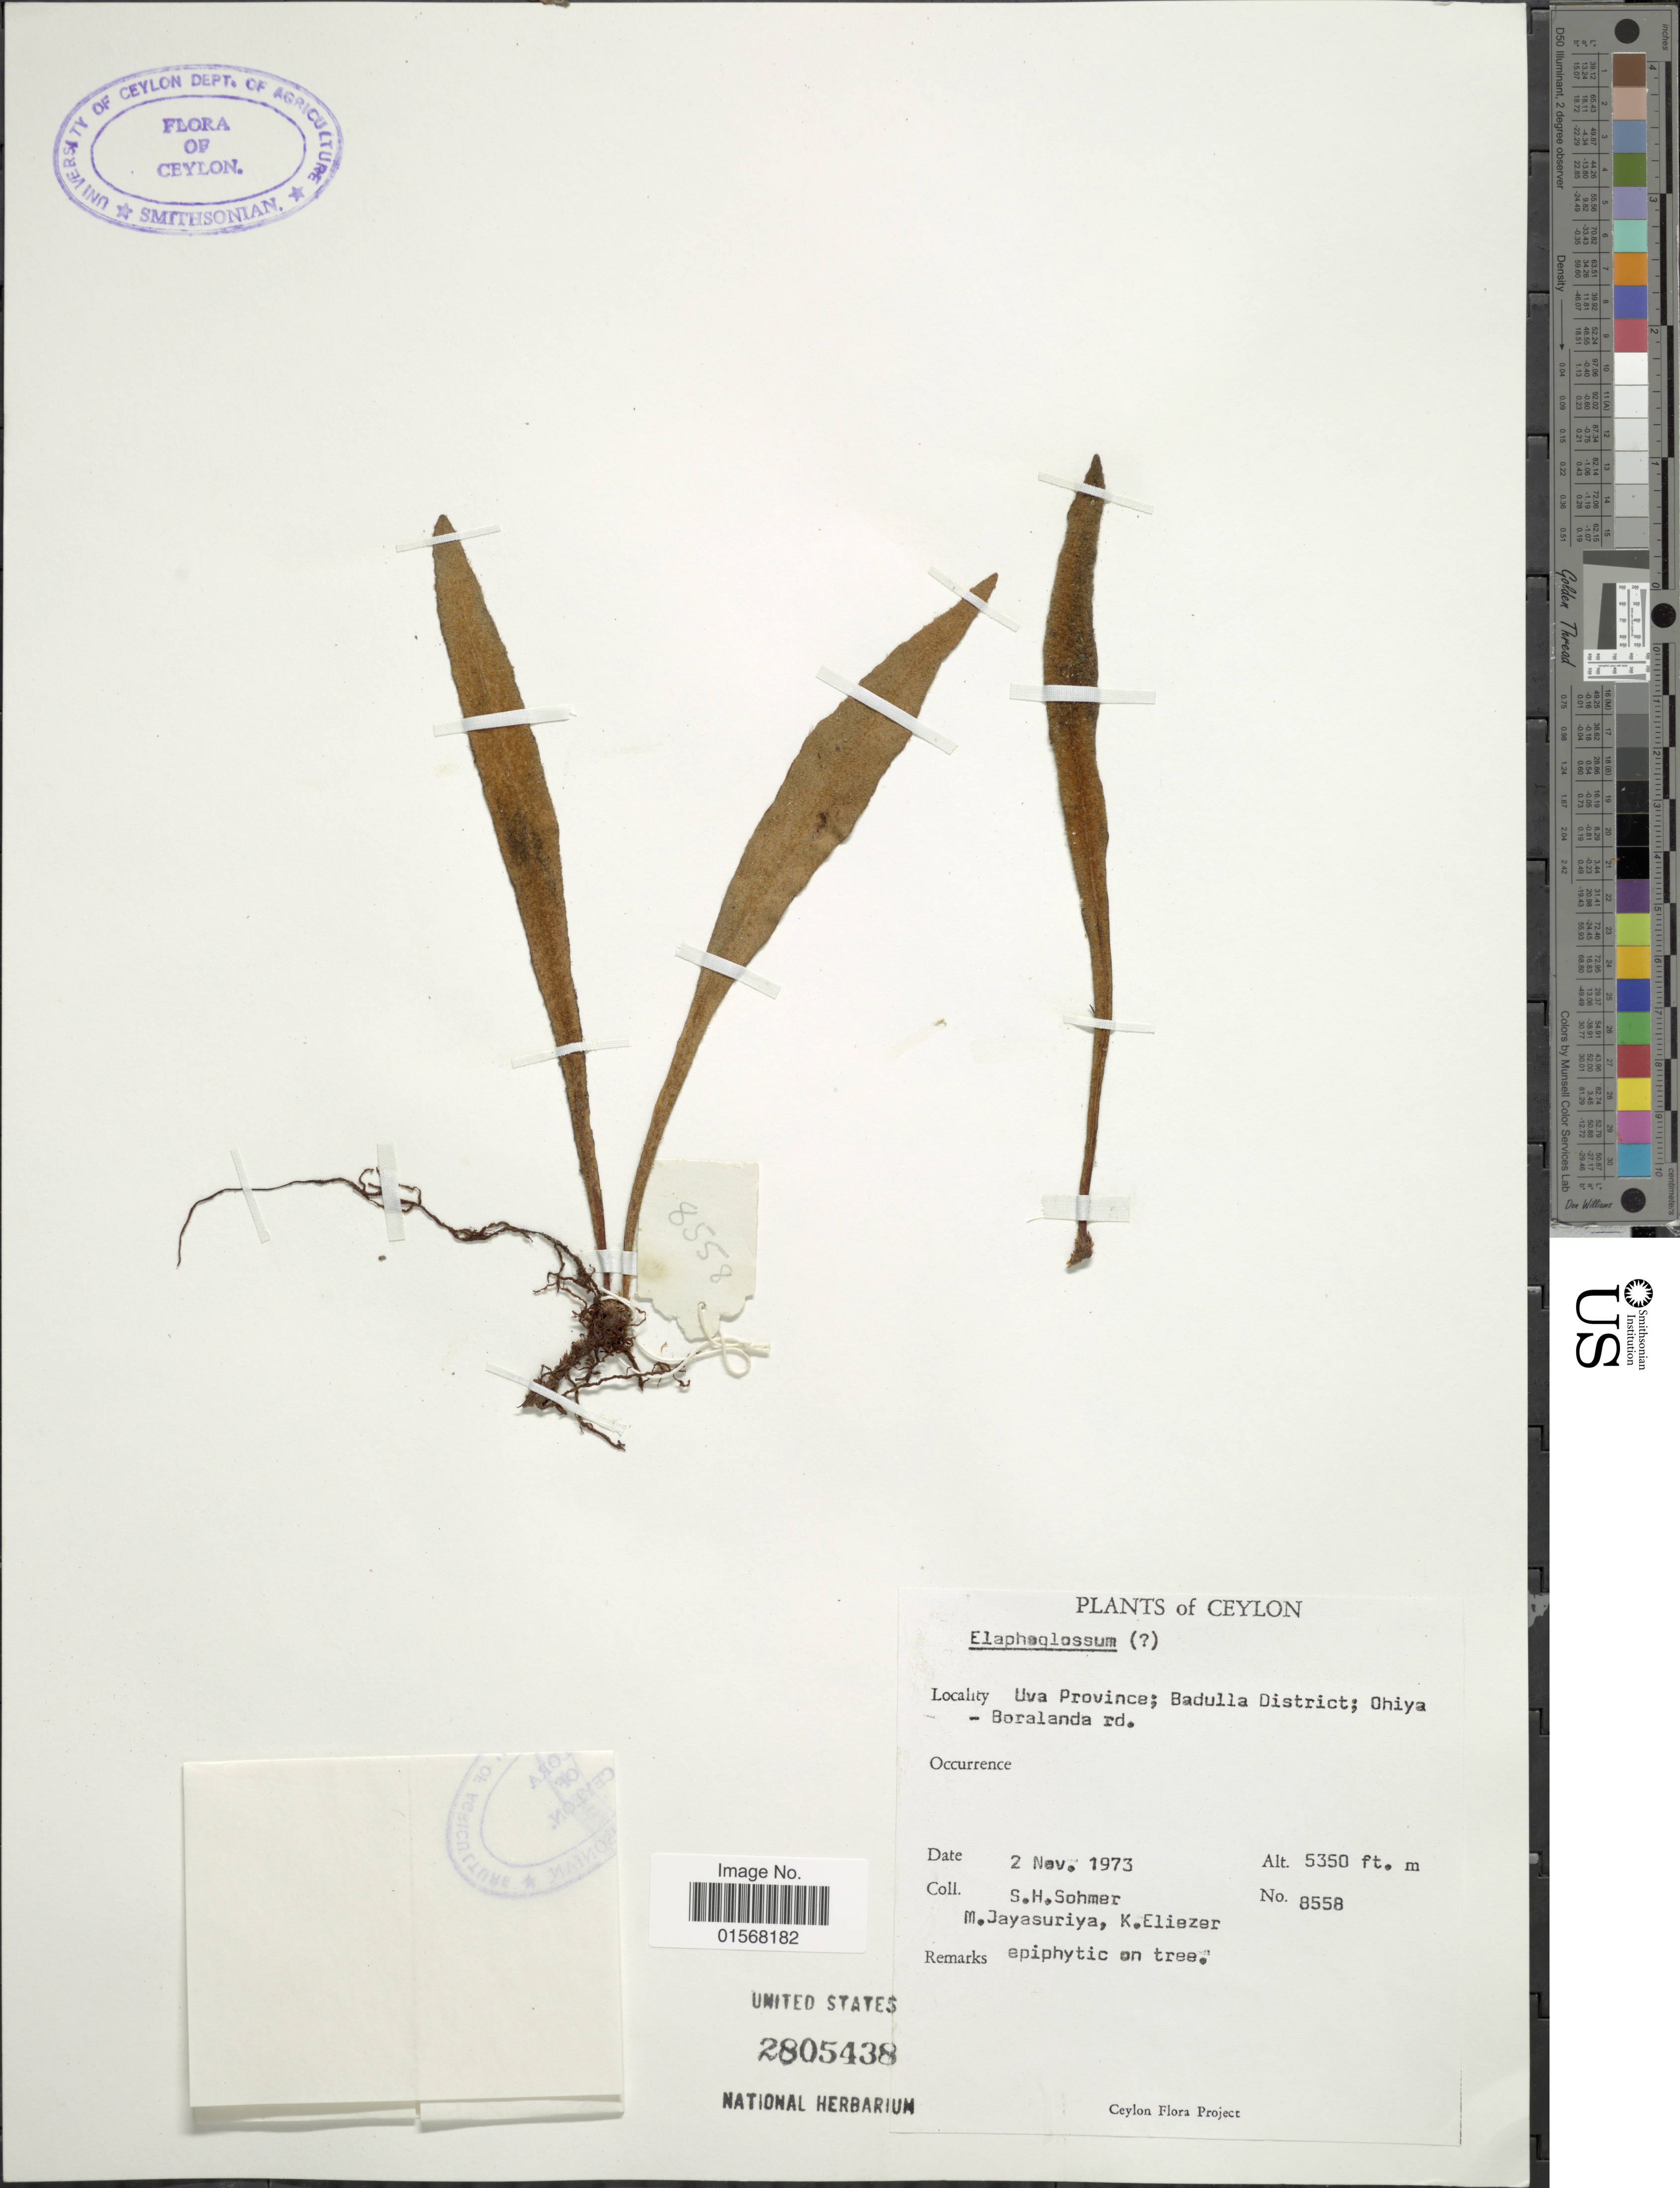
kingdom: Plantae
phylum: Tracheophyta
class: Polypodiopsida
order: Polypodiales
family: Dryopteridaceae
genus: Elaphoglossum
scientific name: Elaphoglossum sp.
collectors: S. H. Sohmer, M. Jayasuriya & K. Eliezer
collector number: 8558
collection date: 1973-11-02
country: Sri Lanka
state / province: Uva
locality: Uva province; Badulla District, Ohiya- Boralanda rd., Ceylon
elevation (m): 1631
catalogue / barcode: US 2805438